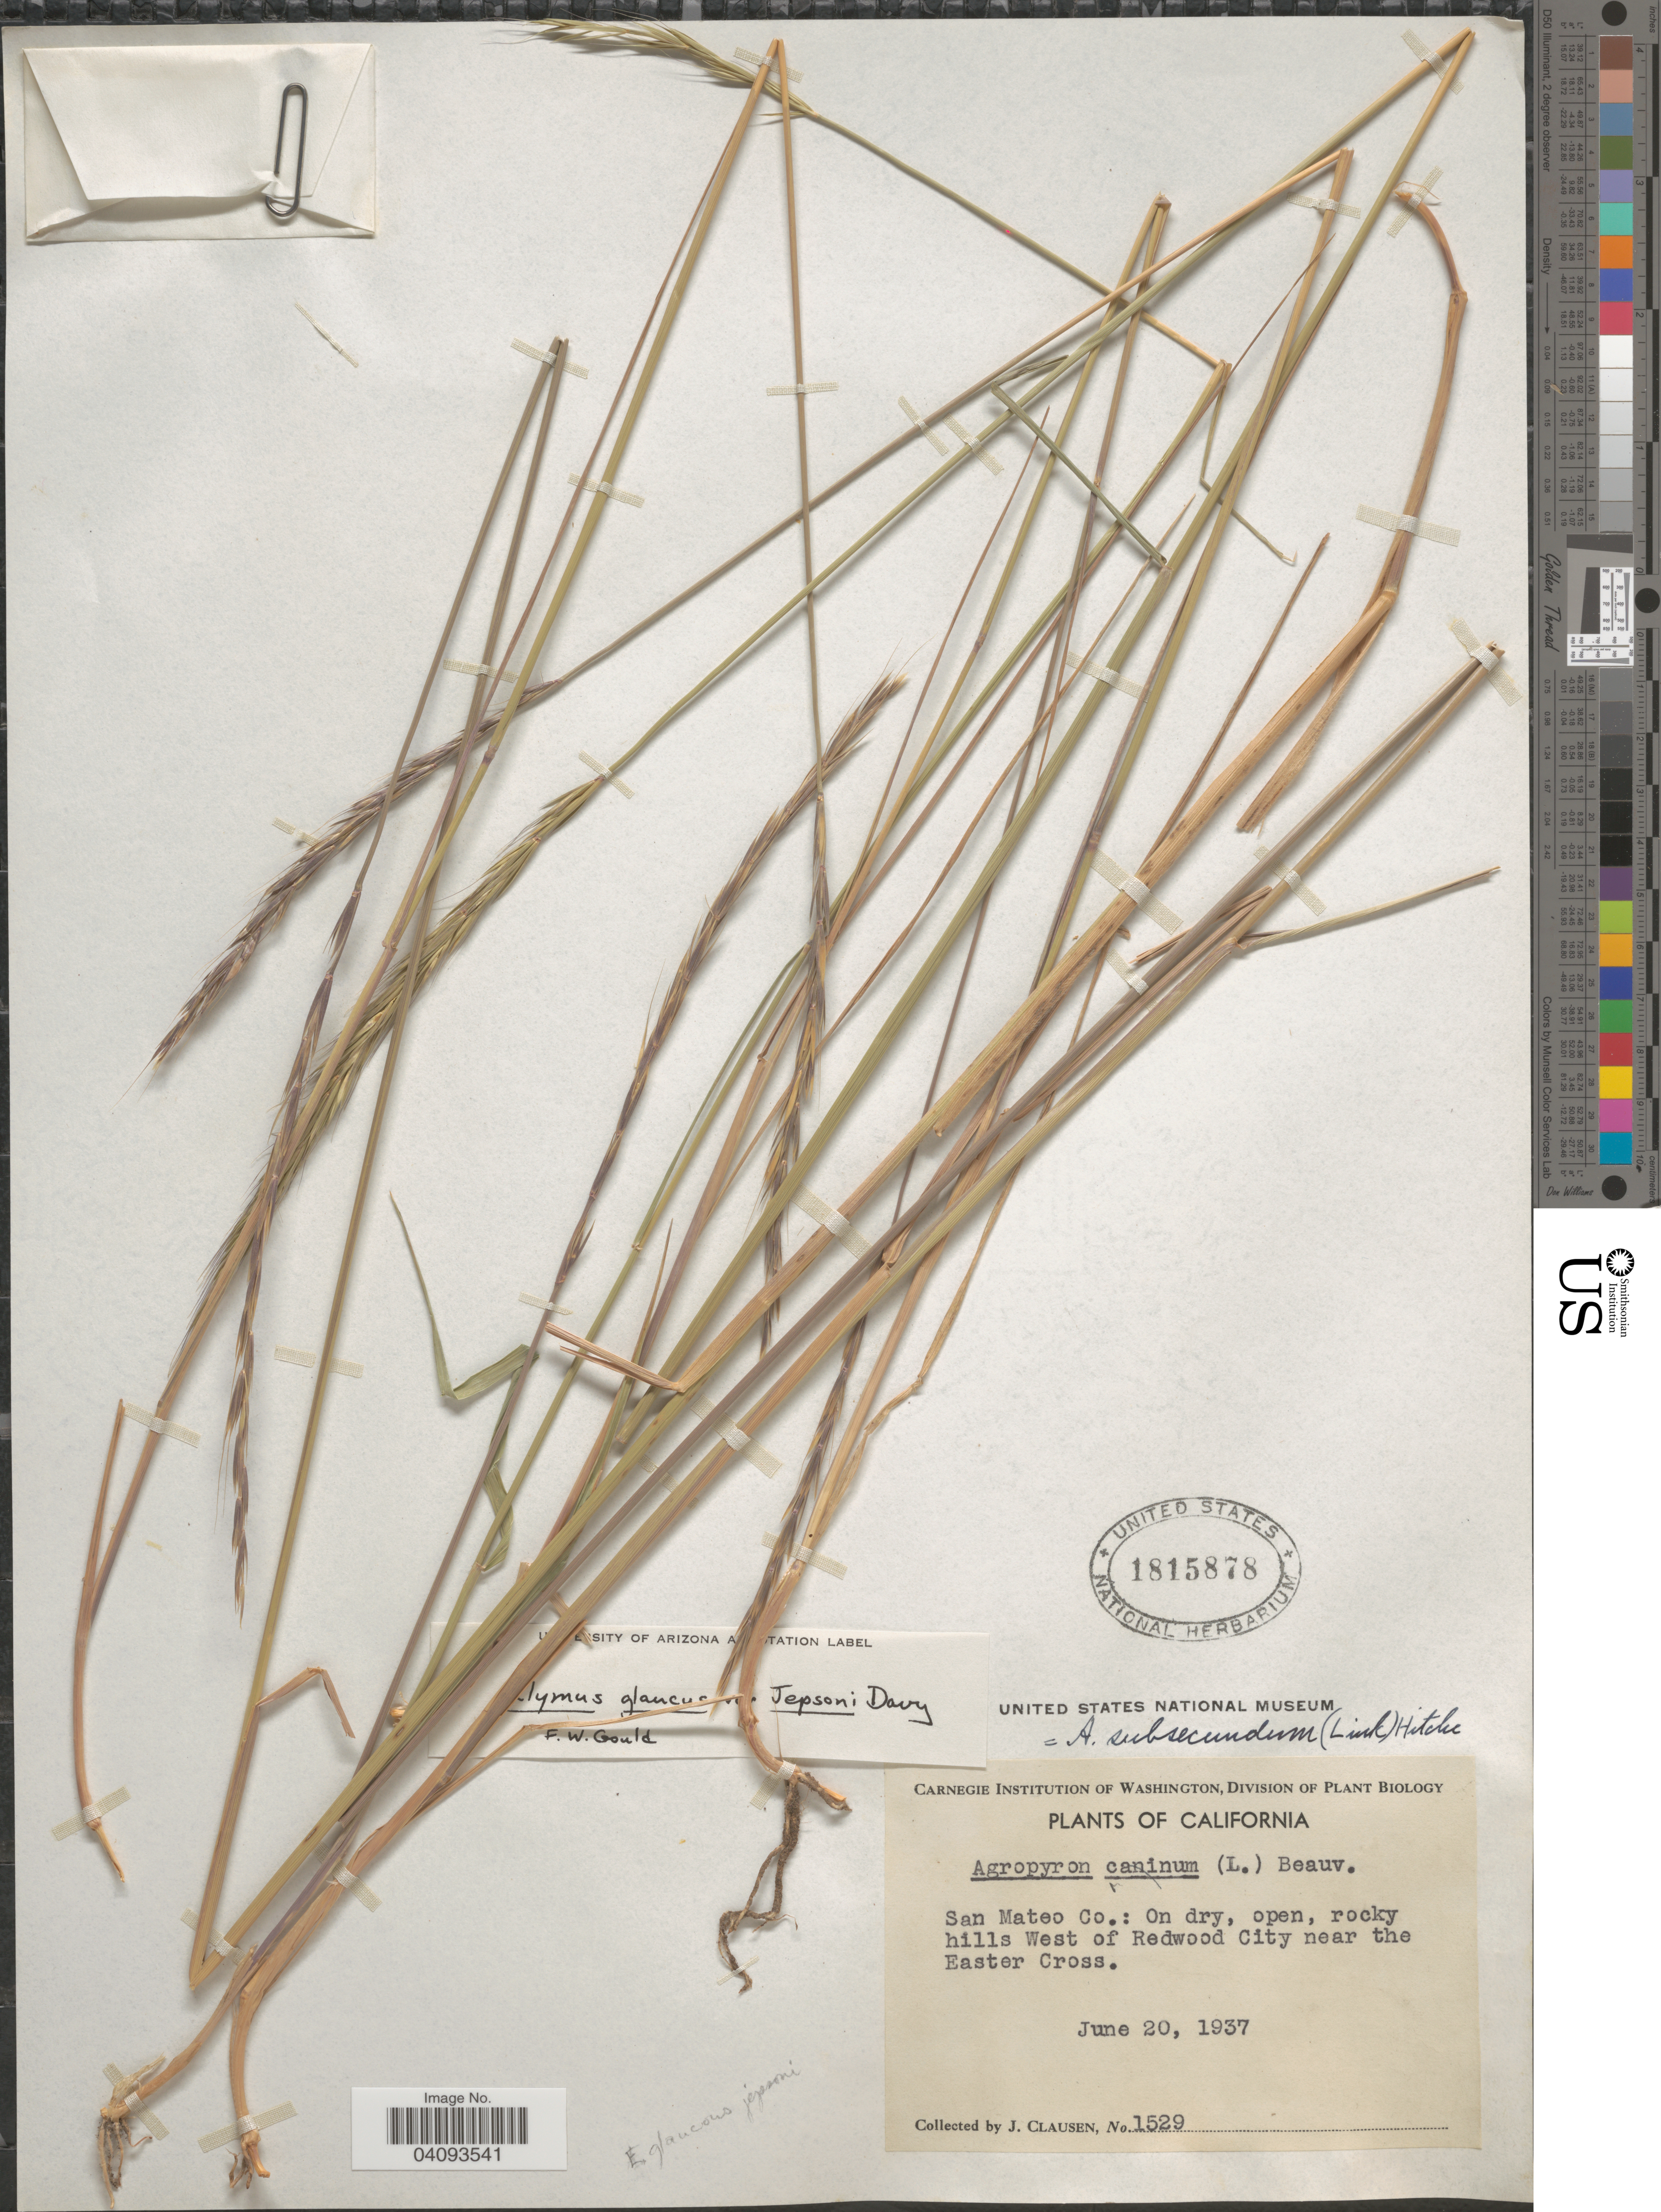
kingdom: Plantae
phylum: Tracheophyta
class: Liliopsida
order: Poales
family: Poaceae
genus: Elymus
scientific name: Elymus glaucus subsp. jepsonii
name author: (Burtt Davy) Gould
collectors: J. Clausen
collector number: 1529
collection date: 1937-06-20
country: United States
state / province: California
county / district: San Mateo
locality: San Mateo Co.: On dry, open, rocky hills west of Redwood City near the Eastern Cross.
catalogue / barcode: US 1815878